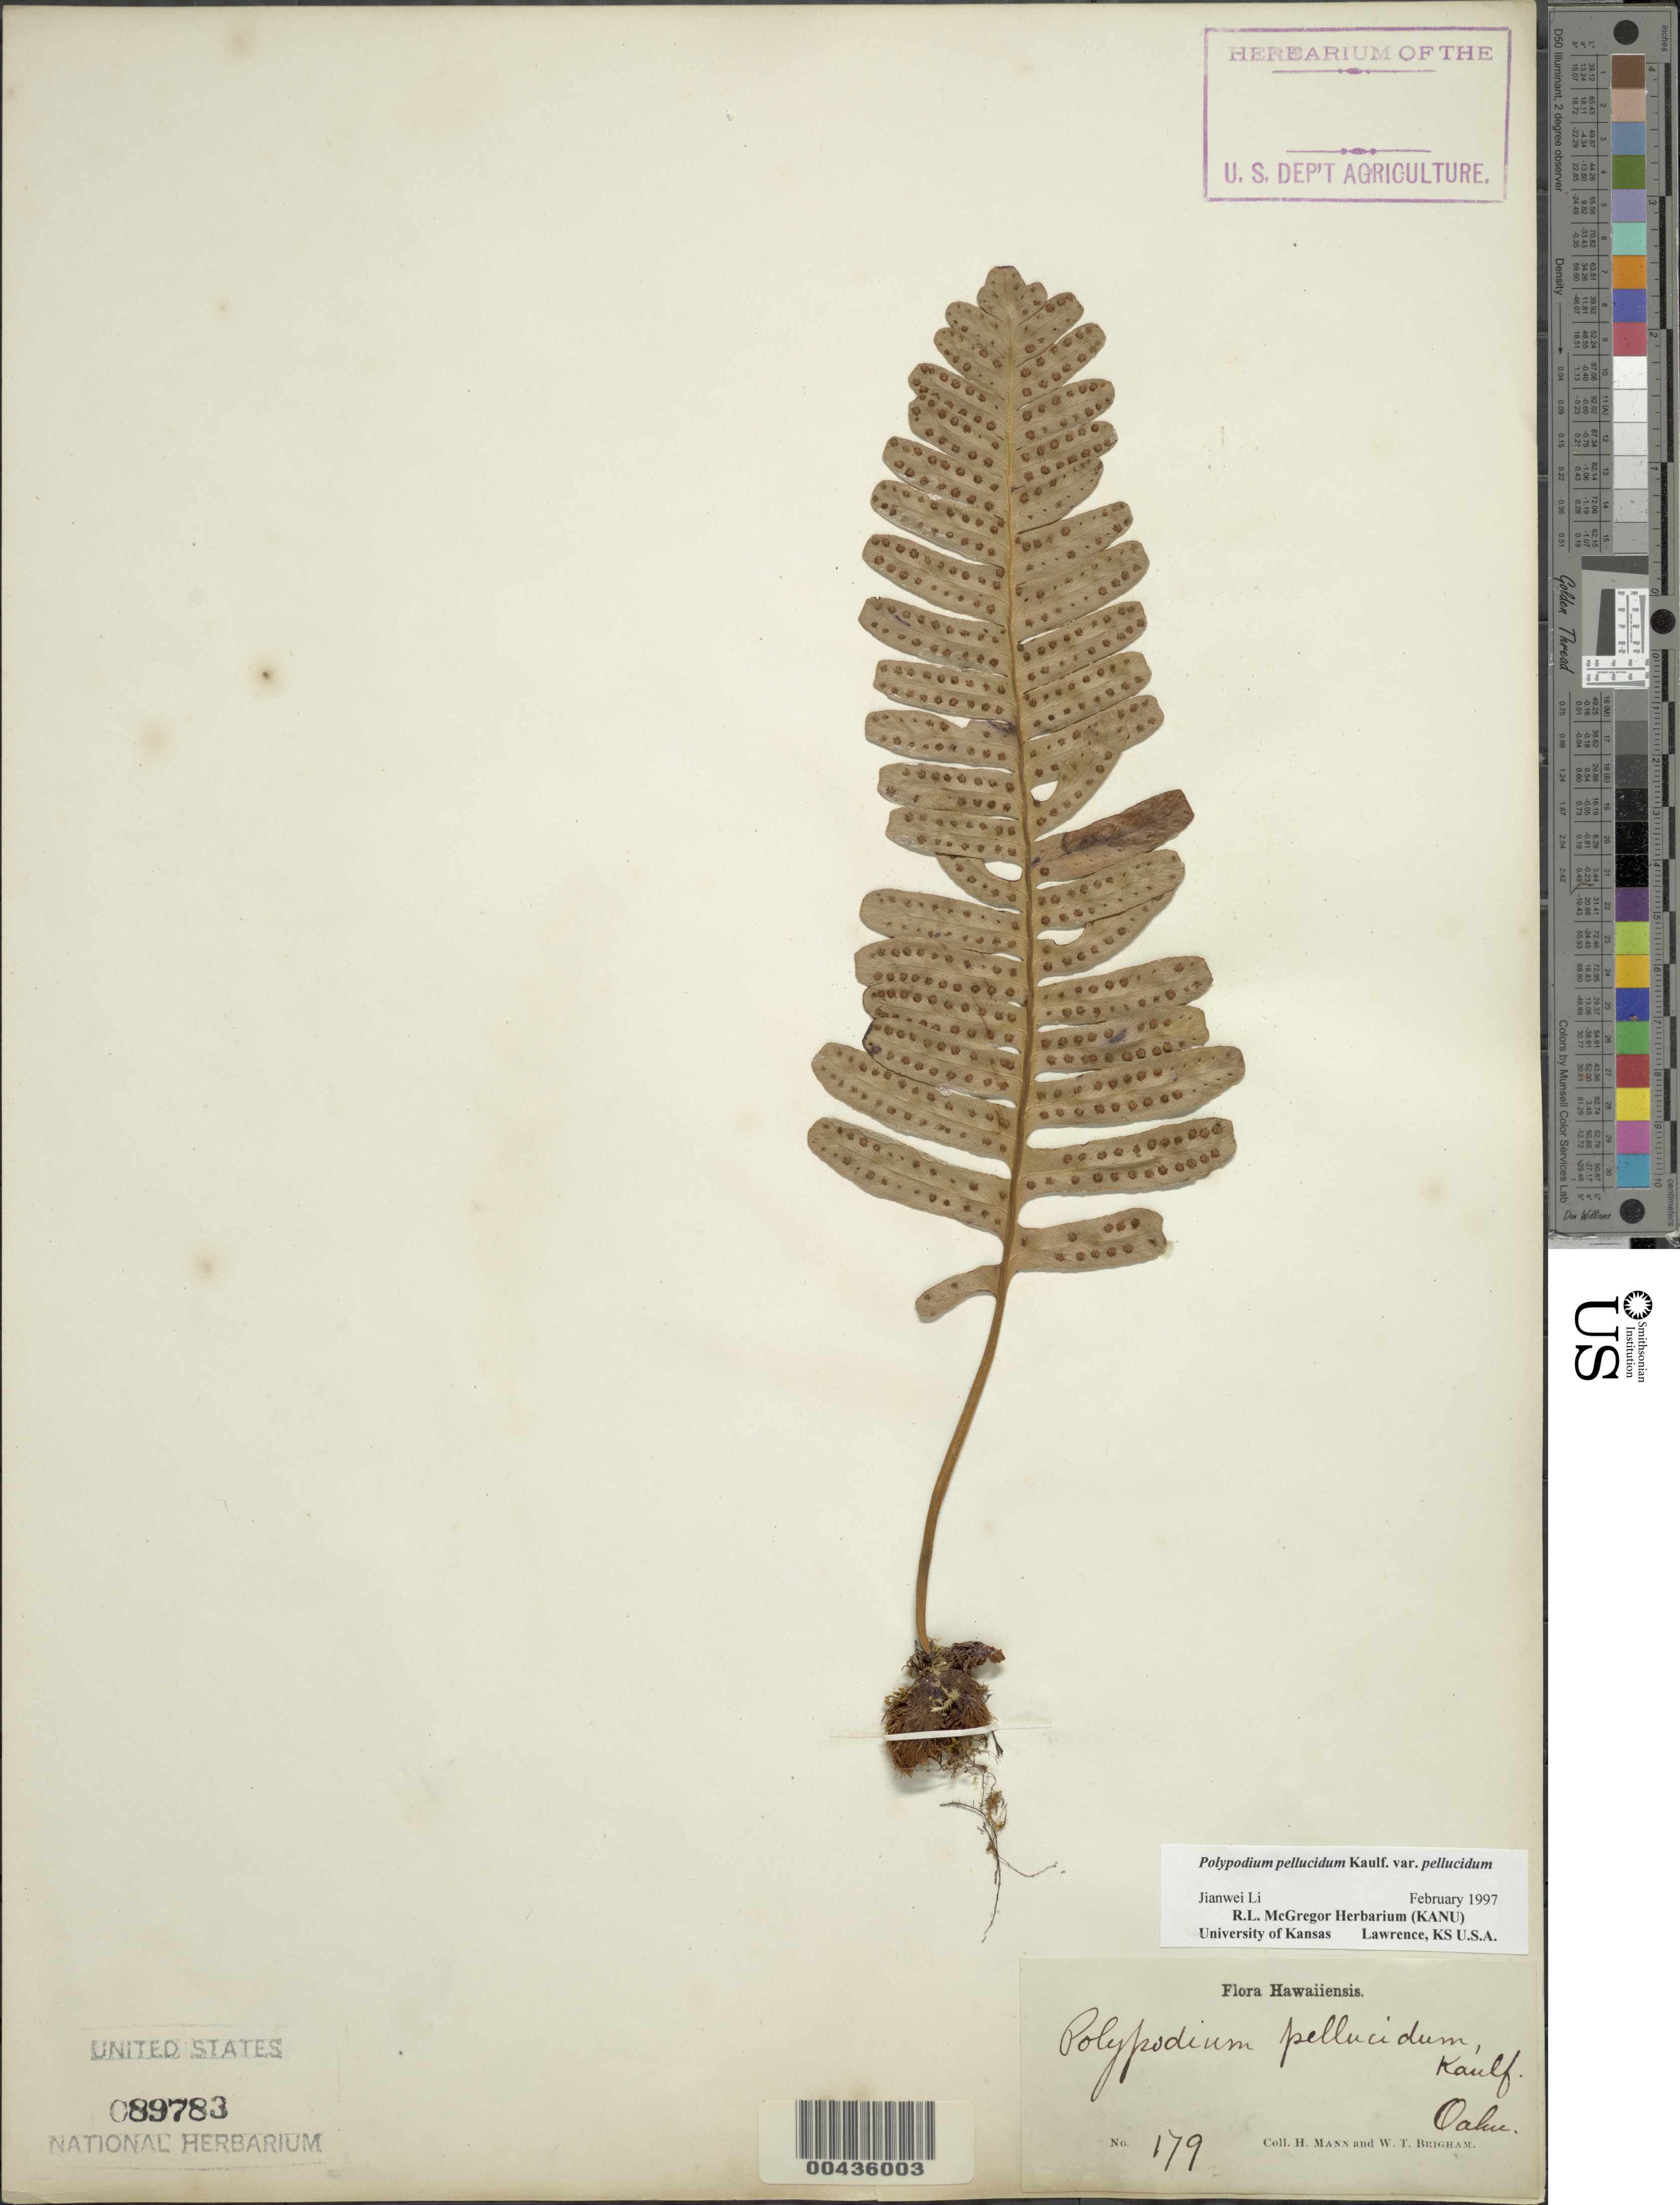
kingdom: Plantae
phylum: Tracheophyta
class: Polypodiopsida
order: Polypodiales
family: Polypodiaceae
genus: Polypodium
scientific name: Polypodium pellucidum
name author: Kaulf.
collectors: H. Mann & W. T. Brigham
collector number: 179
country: United States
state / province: Hawaii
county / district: Honolulu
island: Oahu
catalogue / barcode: US 89783